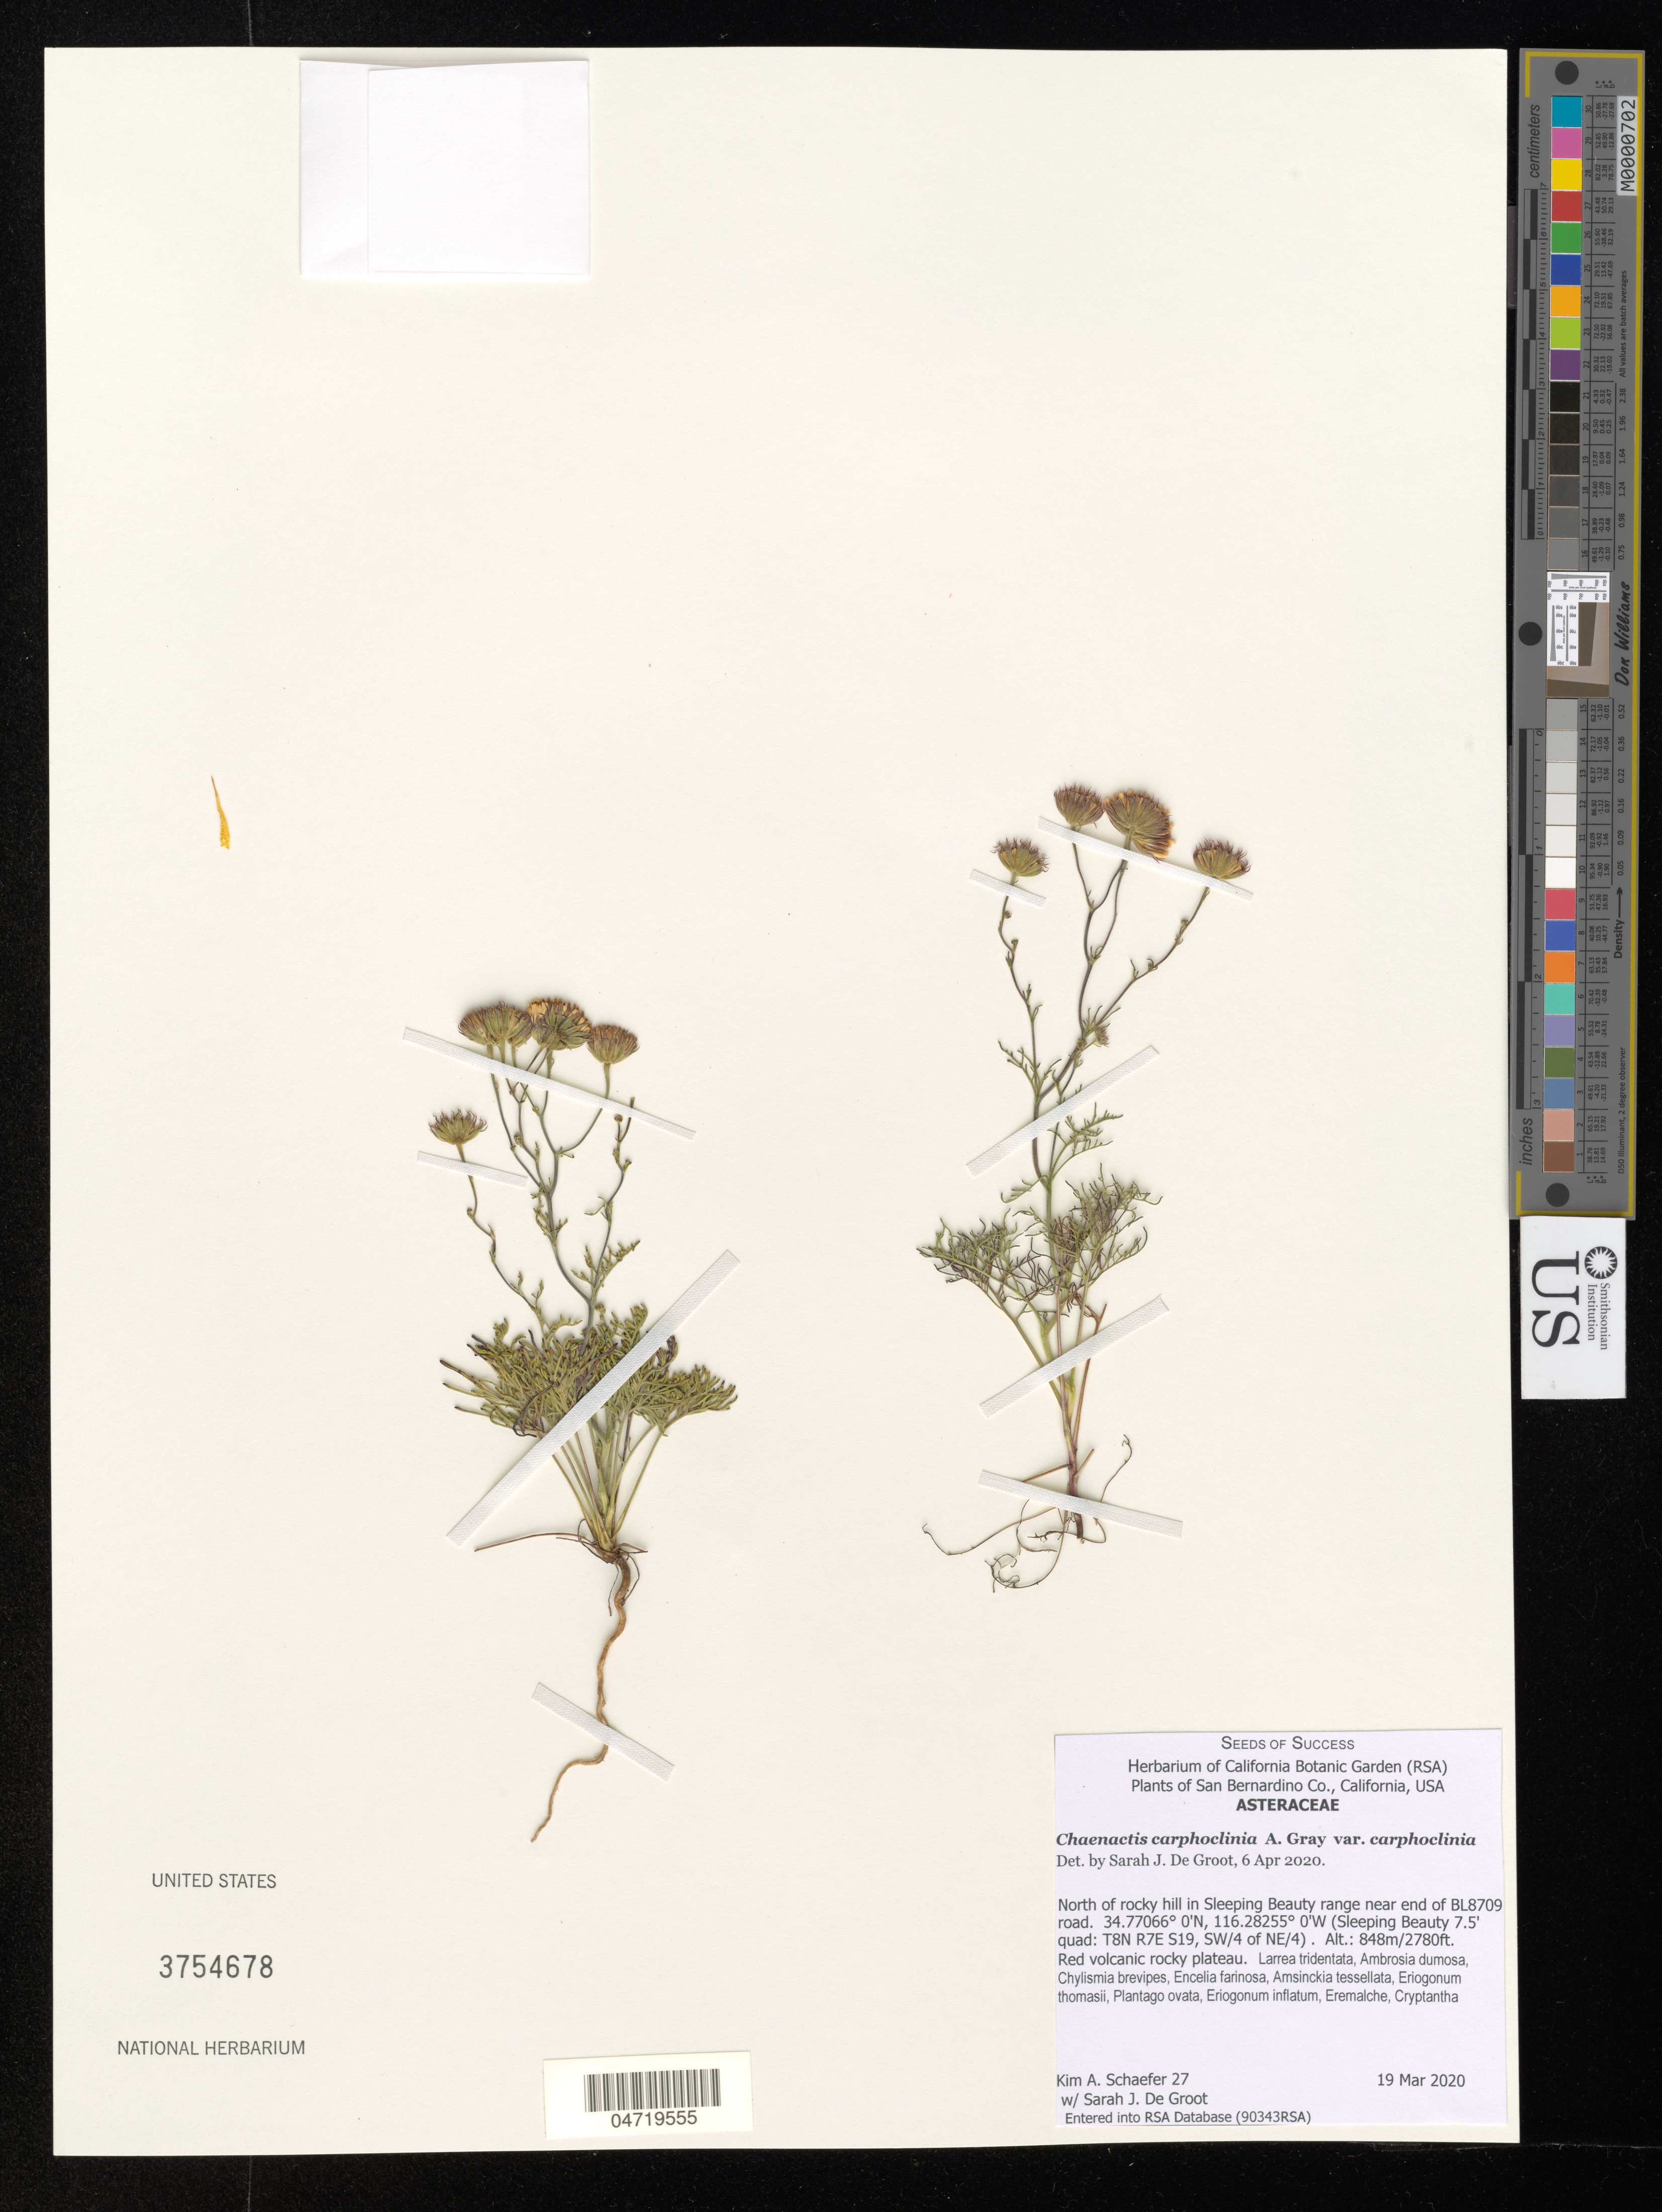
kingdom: Plantae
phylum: Tracheophyta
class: Magnoliopsida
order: Asterales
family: Asteraceae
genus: Chaenactis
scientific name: Chaenactis carphoclinia var. carphoclinia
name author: A. Gray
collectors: K. Schaefer & S. De Groot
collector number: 27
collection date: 2020-03-19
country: United States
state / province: California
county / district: San Bernardino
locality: San Bernardino Co. North of rocky hill in Sleeping Beauty range near end of BL8709 road. (Sleeping Beauty 7.5' quad: T8N R7E S19, SW/4 of NE/4).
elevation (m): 848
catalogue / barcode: US 3754678